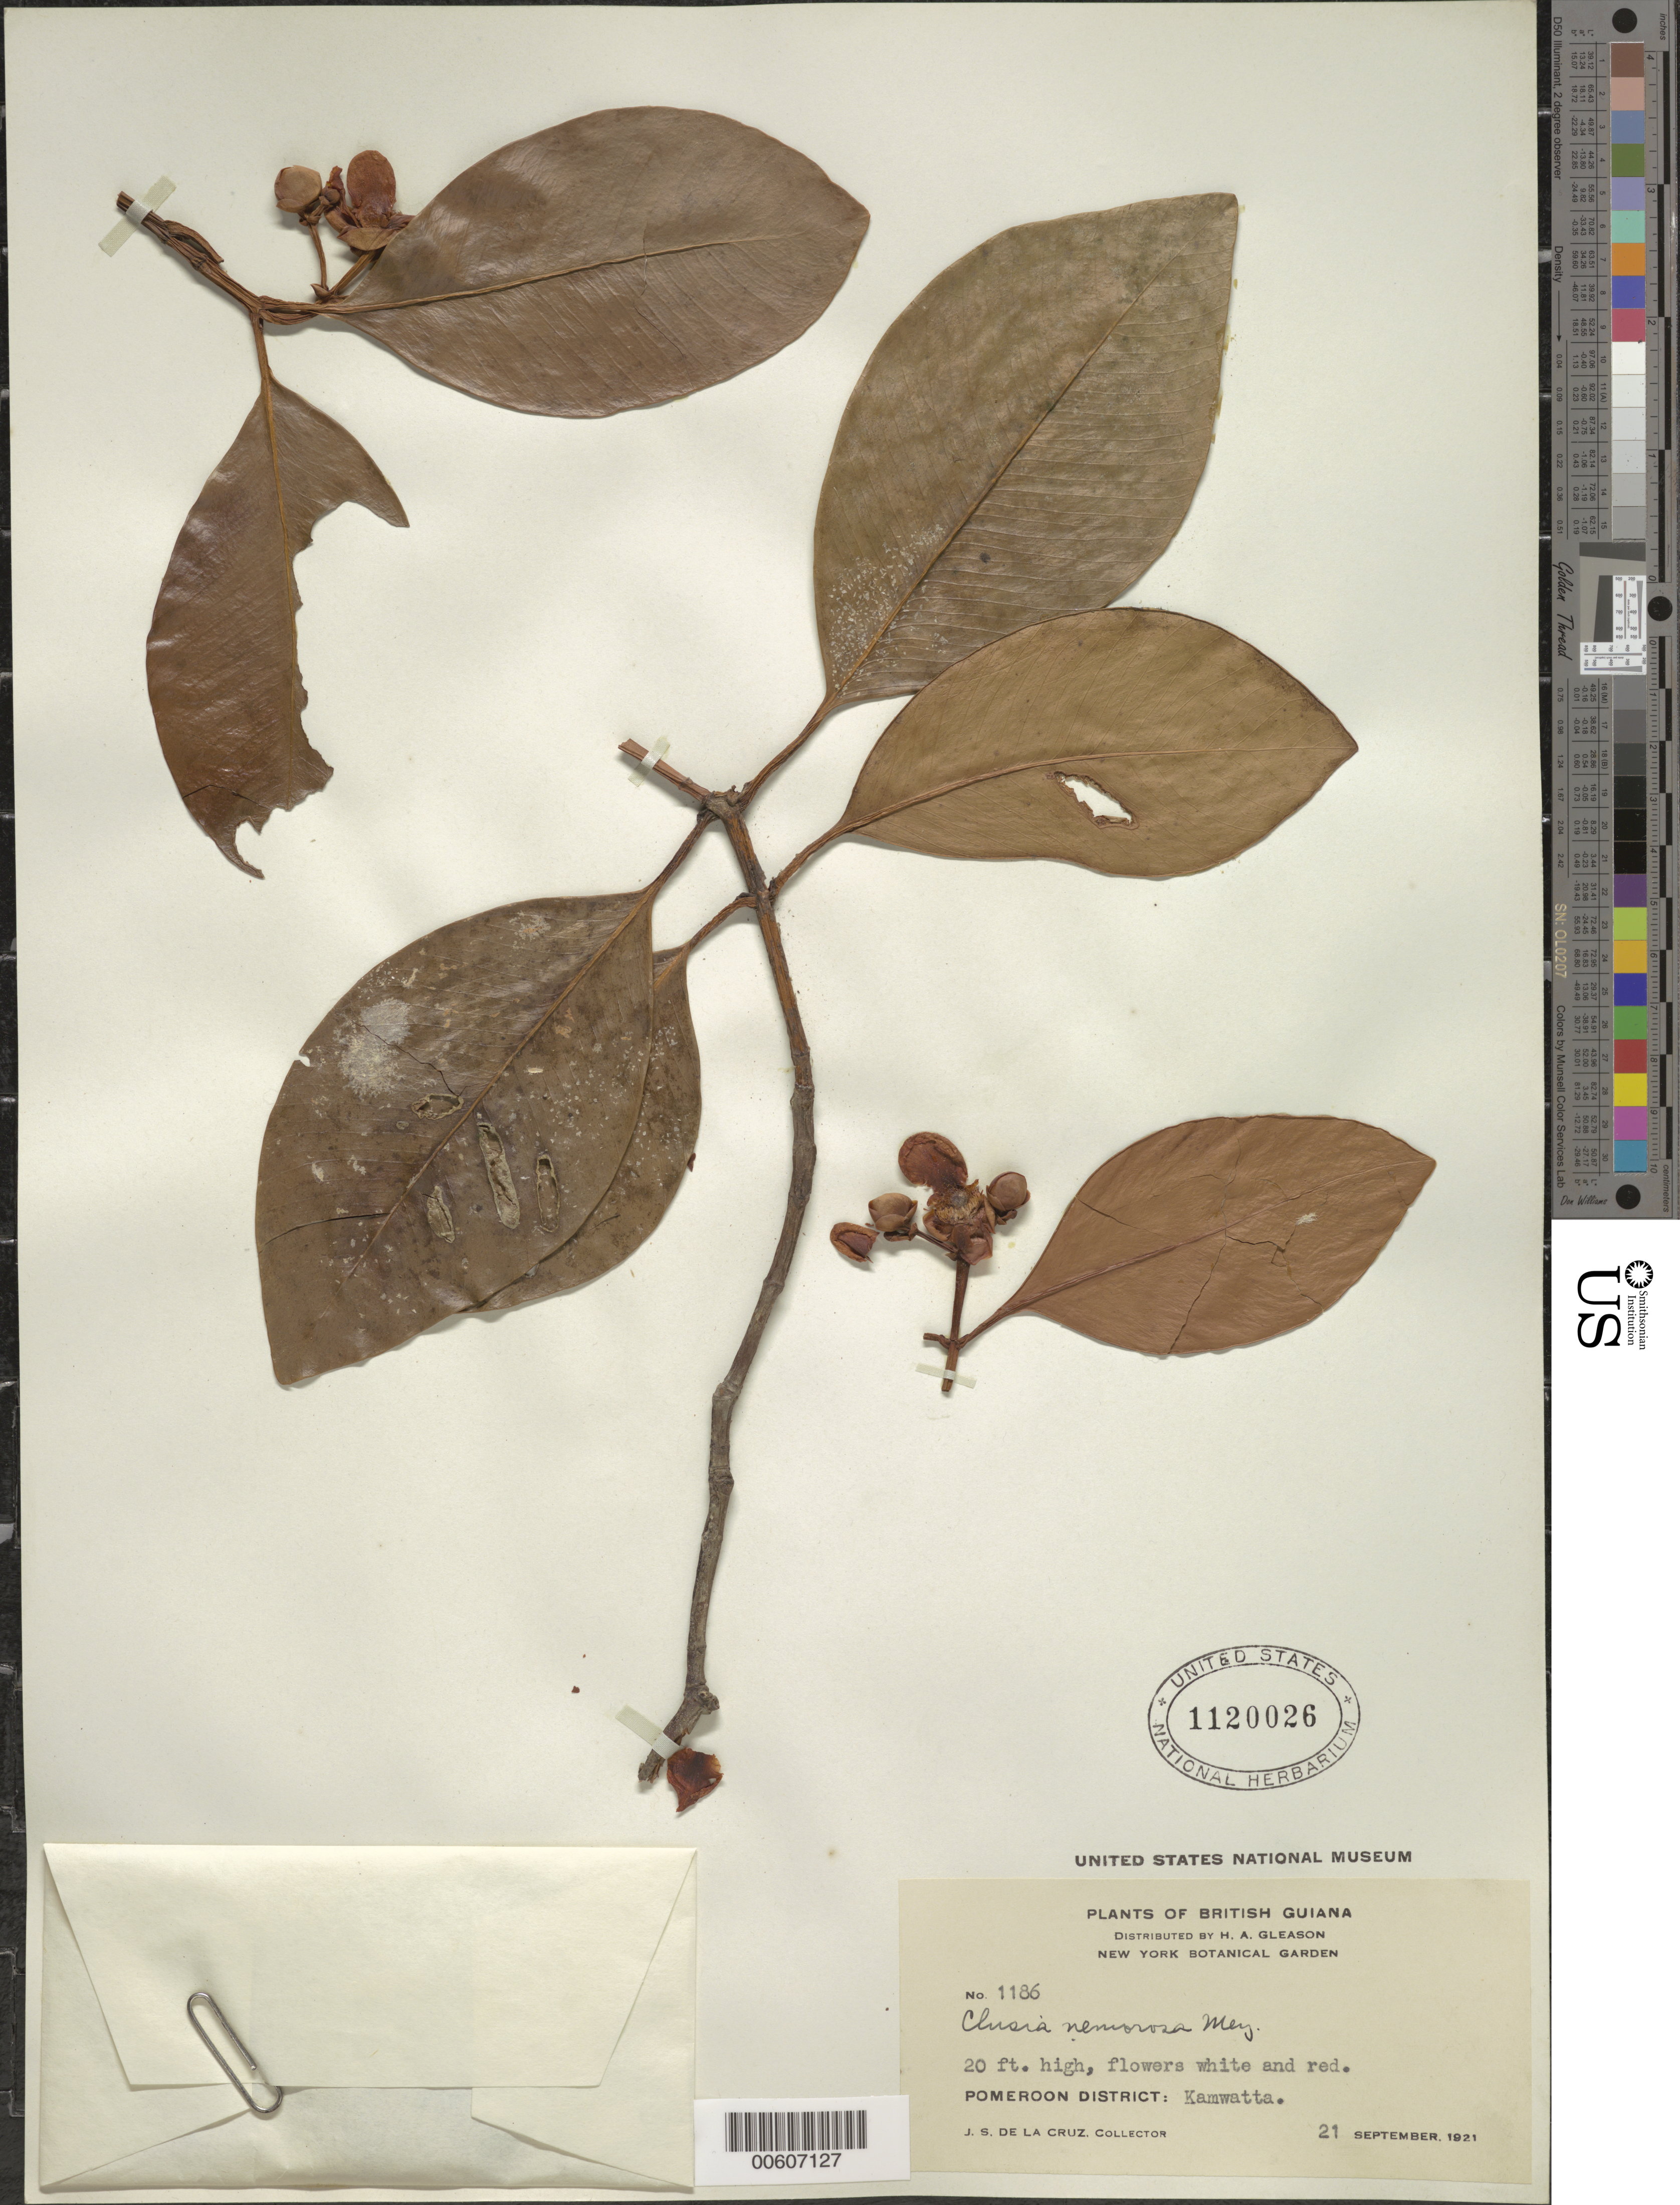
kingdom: Plantae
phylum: Tracheophyta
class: Magnoliopsida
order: Malpighiales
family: Clusiaceae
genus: Clusia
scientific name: Clusia nemorosa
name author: G. Mey.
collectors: J. S. de la Cruz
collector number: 1186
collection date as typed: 21-Sep-21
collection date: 1921-09-21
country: Guyana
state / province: Barima-Waini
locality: Kamwatta, Pomeroon Dist.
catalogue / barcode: US 1120026